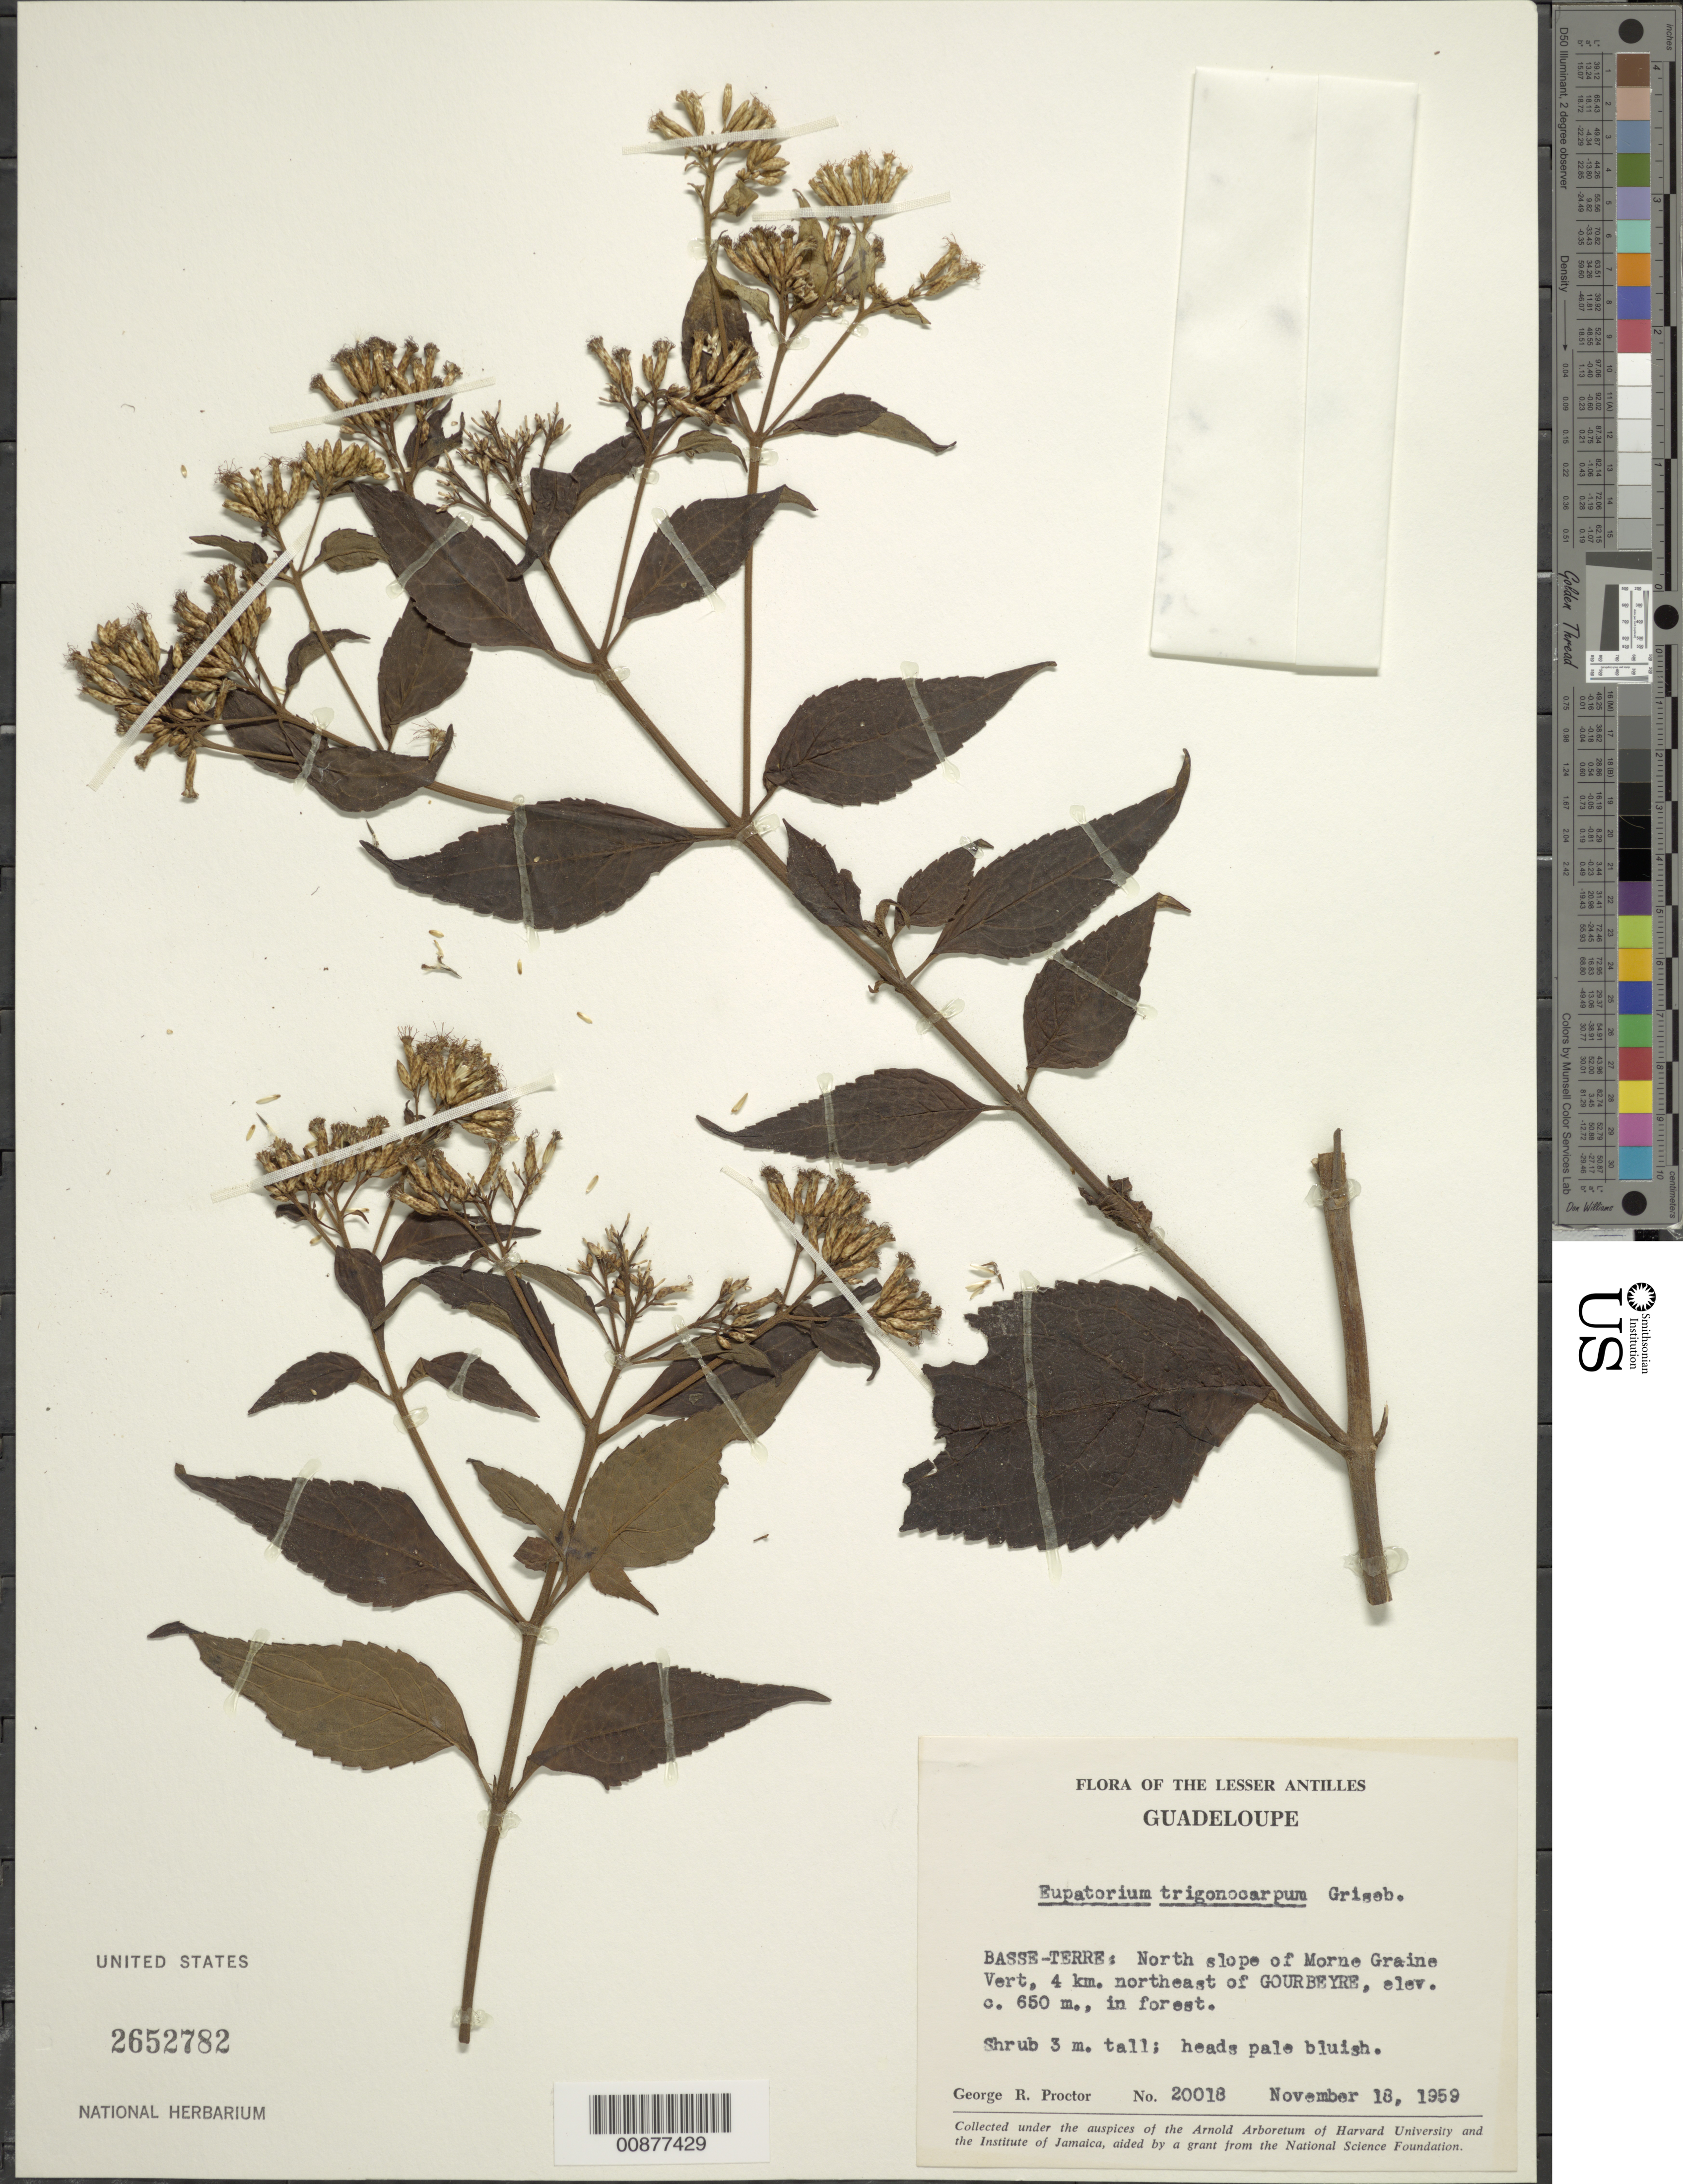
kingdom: Plantae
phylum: Tracheophyta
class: Magnoliopsida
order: Asterales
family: Asteraceae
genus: Chromolaena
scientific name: Chromolaena trigonocarpa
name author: (Griseb.) R.M. King & H. Rob.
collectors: G. R. Proctor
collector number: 20018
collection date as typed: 18 Nov 1959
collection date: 1959-11-18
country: Guadeloupe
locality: Basse-Terre: North slope of morne Graine Vert, 4 km northeast of Gourbeyre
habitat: In forest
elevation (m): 650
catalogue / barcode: US 2652782